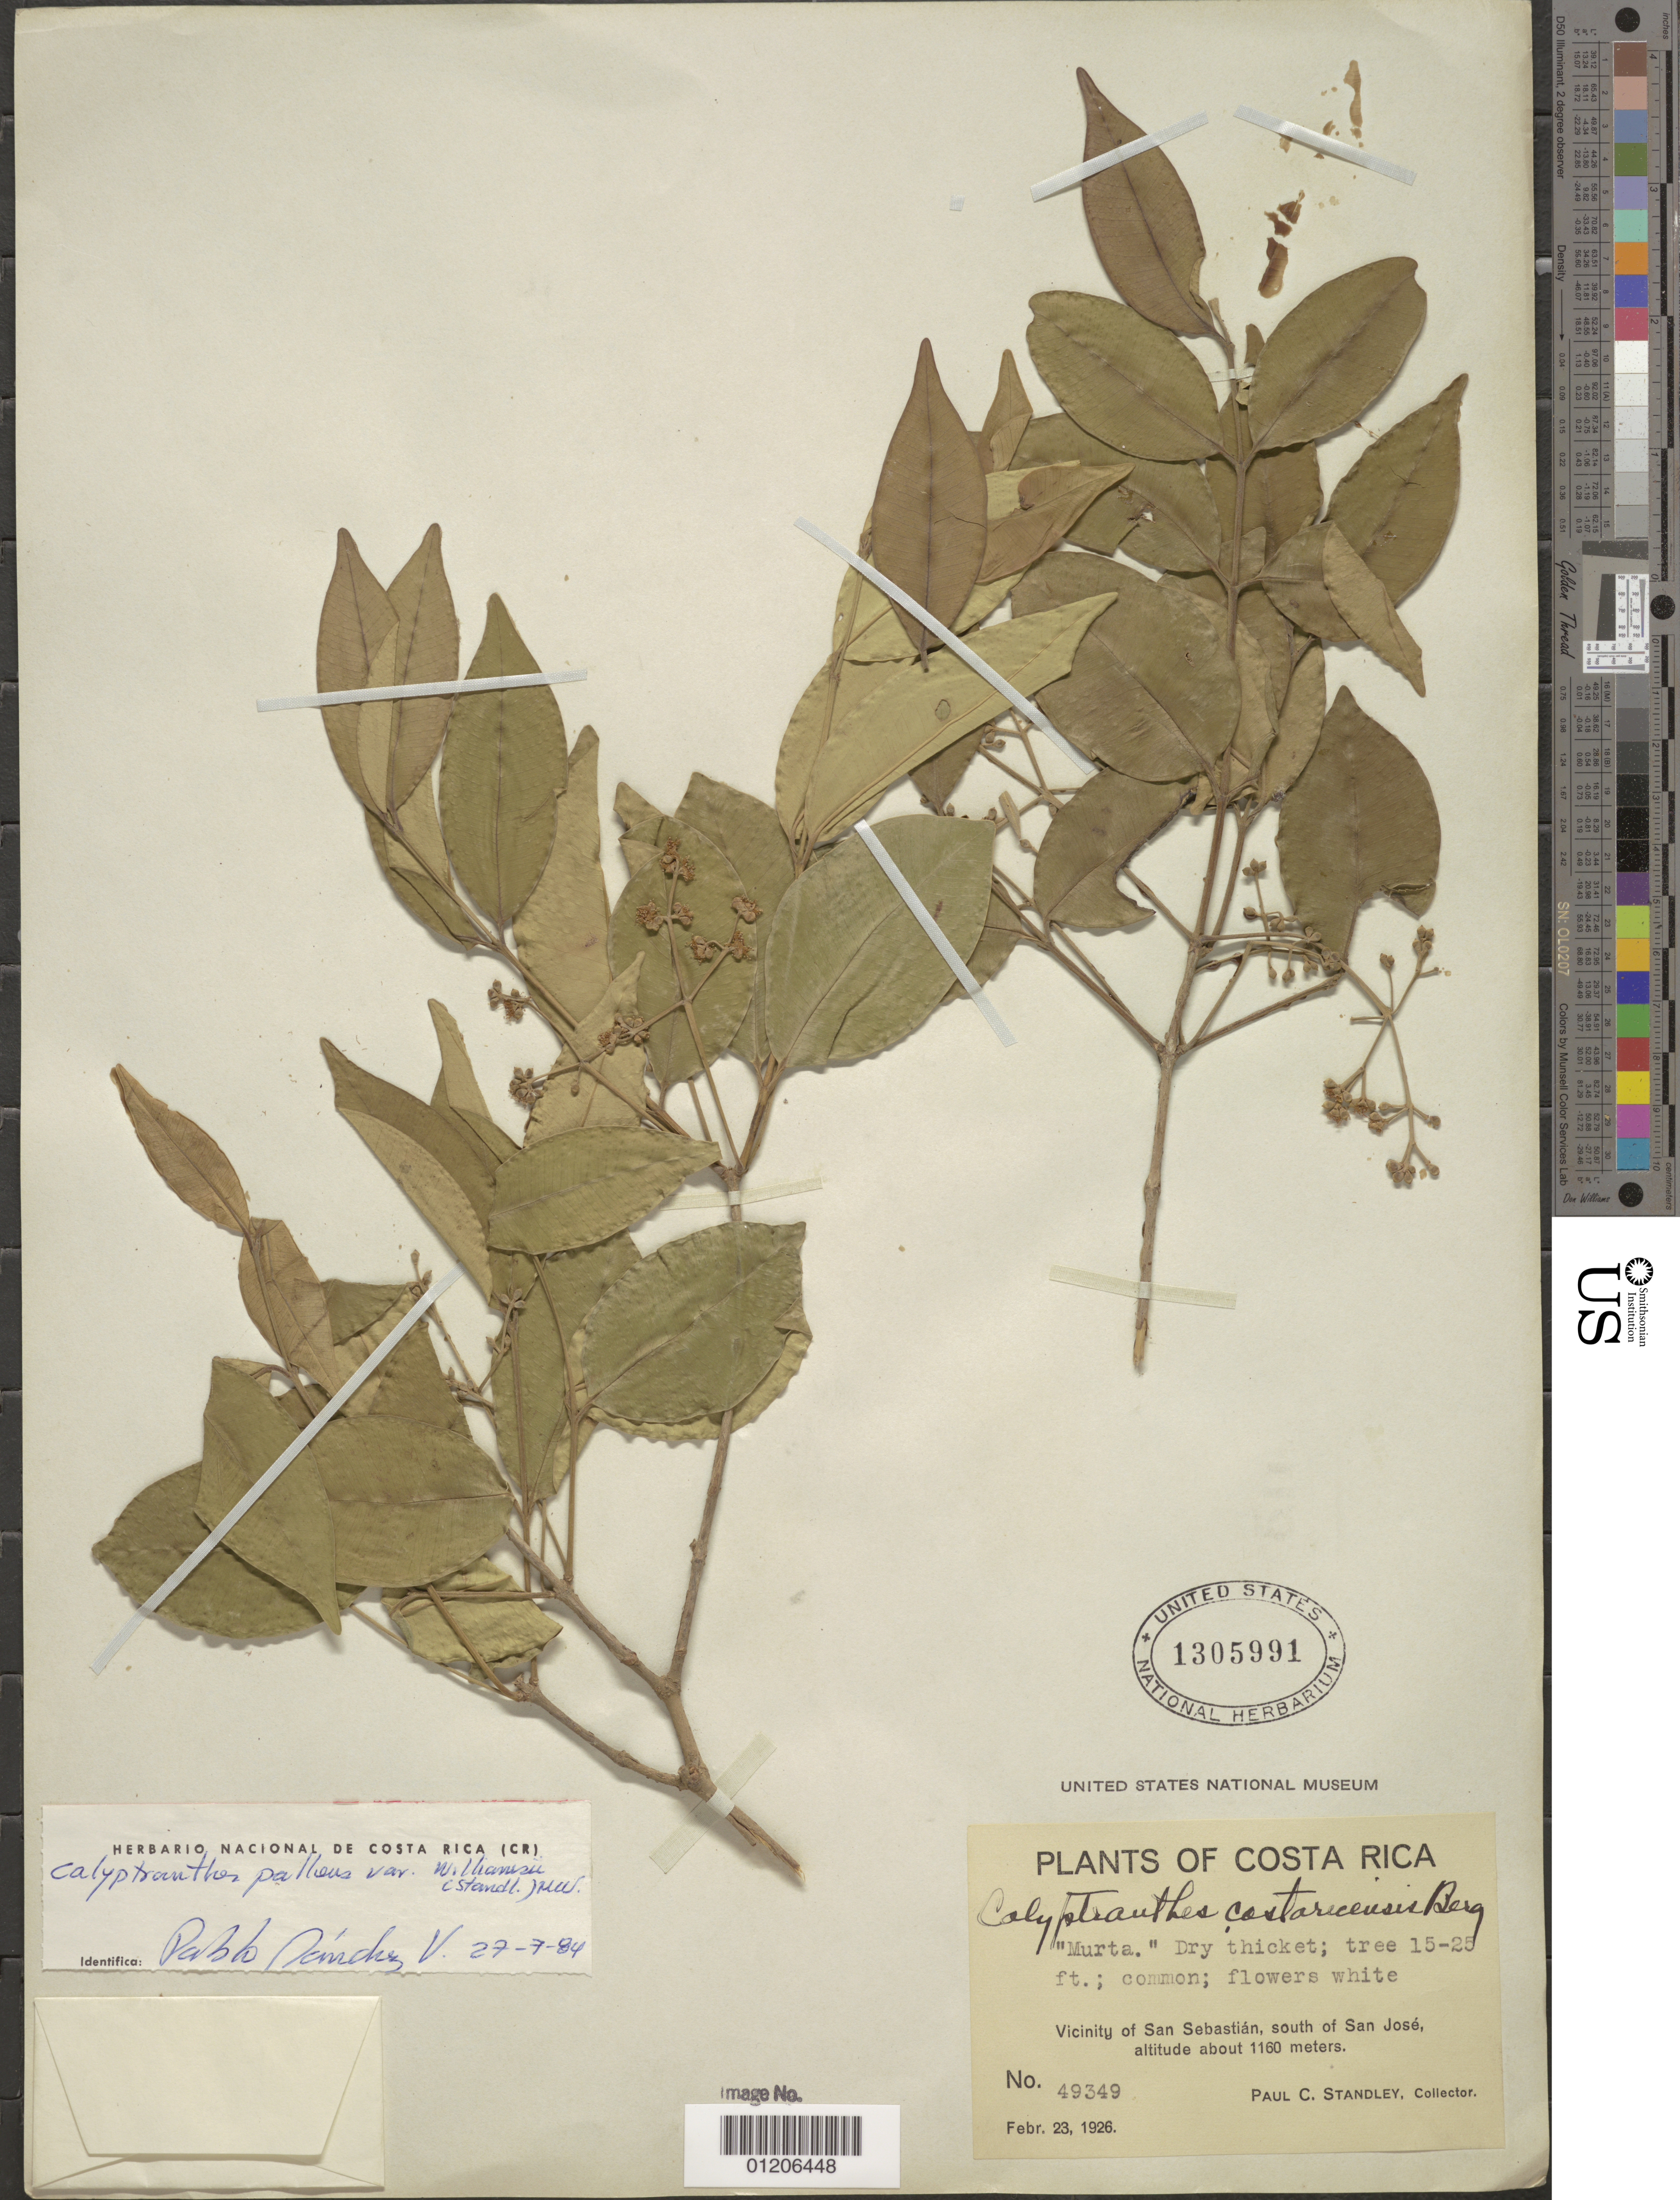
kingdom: Plantae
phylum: Tracheophyta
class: Magnoliopsida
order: Myrtales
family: Myrtaceae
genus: Myrcia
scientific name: Myrcia neopallens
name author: A.R. Lourenço & E. Lucas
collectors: P. C. Standley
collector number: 49349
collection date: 1926-02-23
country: Costa Rica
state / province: San José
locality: Vicinity of San Sebastian, south of San José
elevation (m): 1160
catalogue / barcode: US 1305991